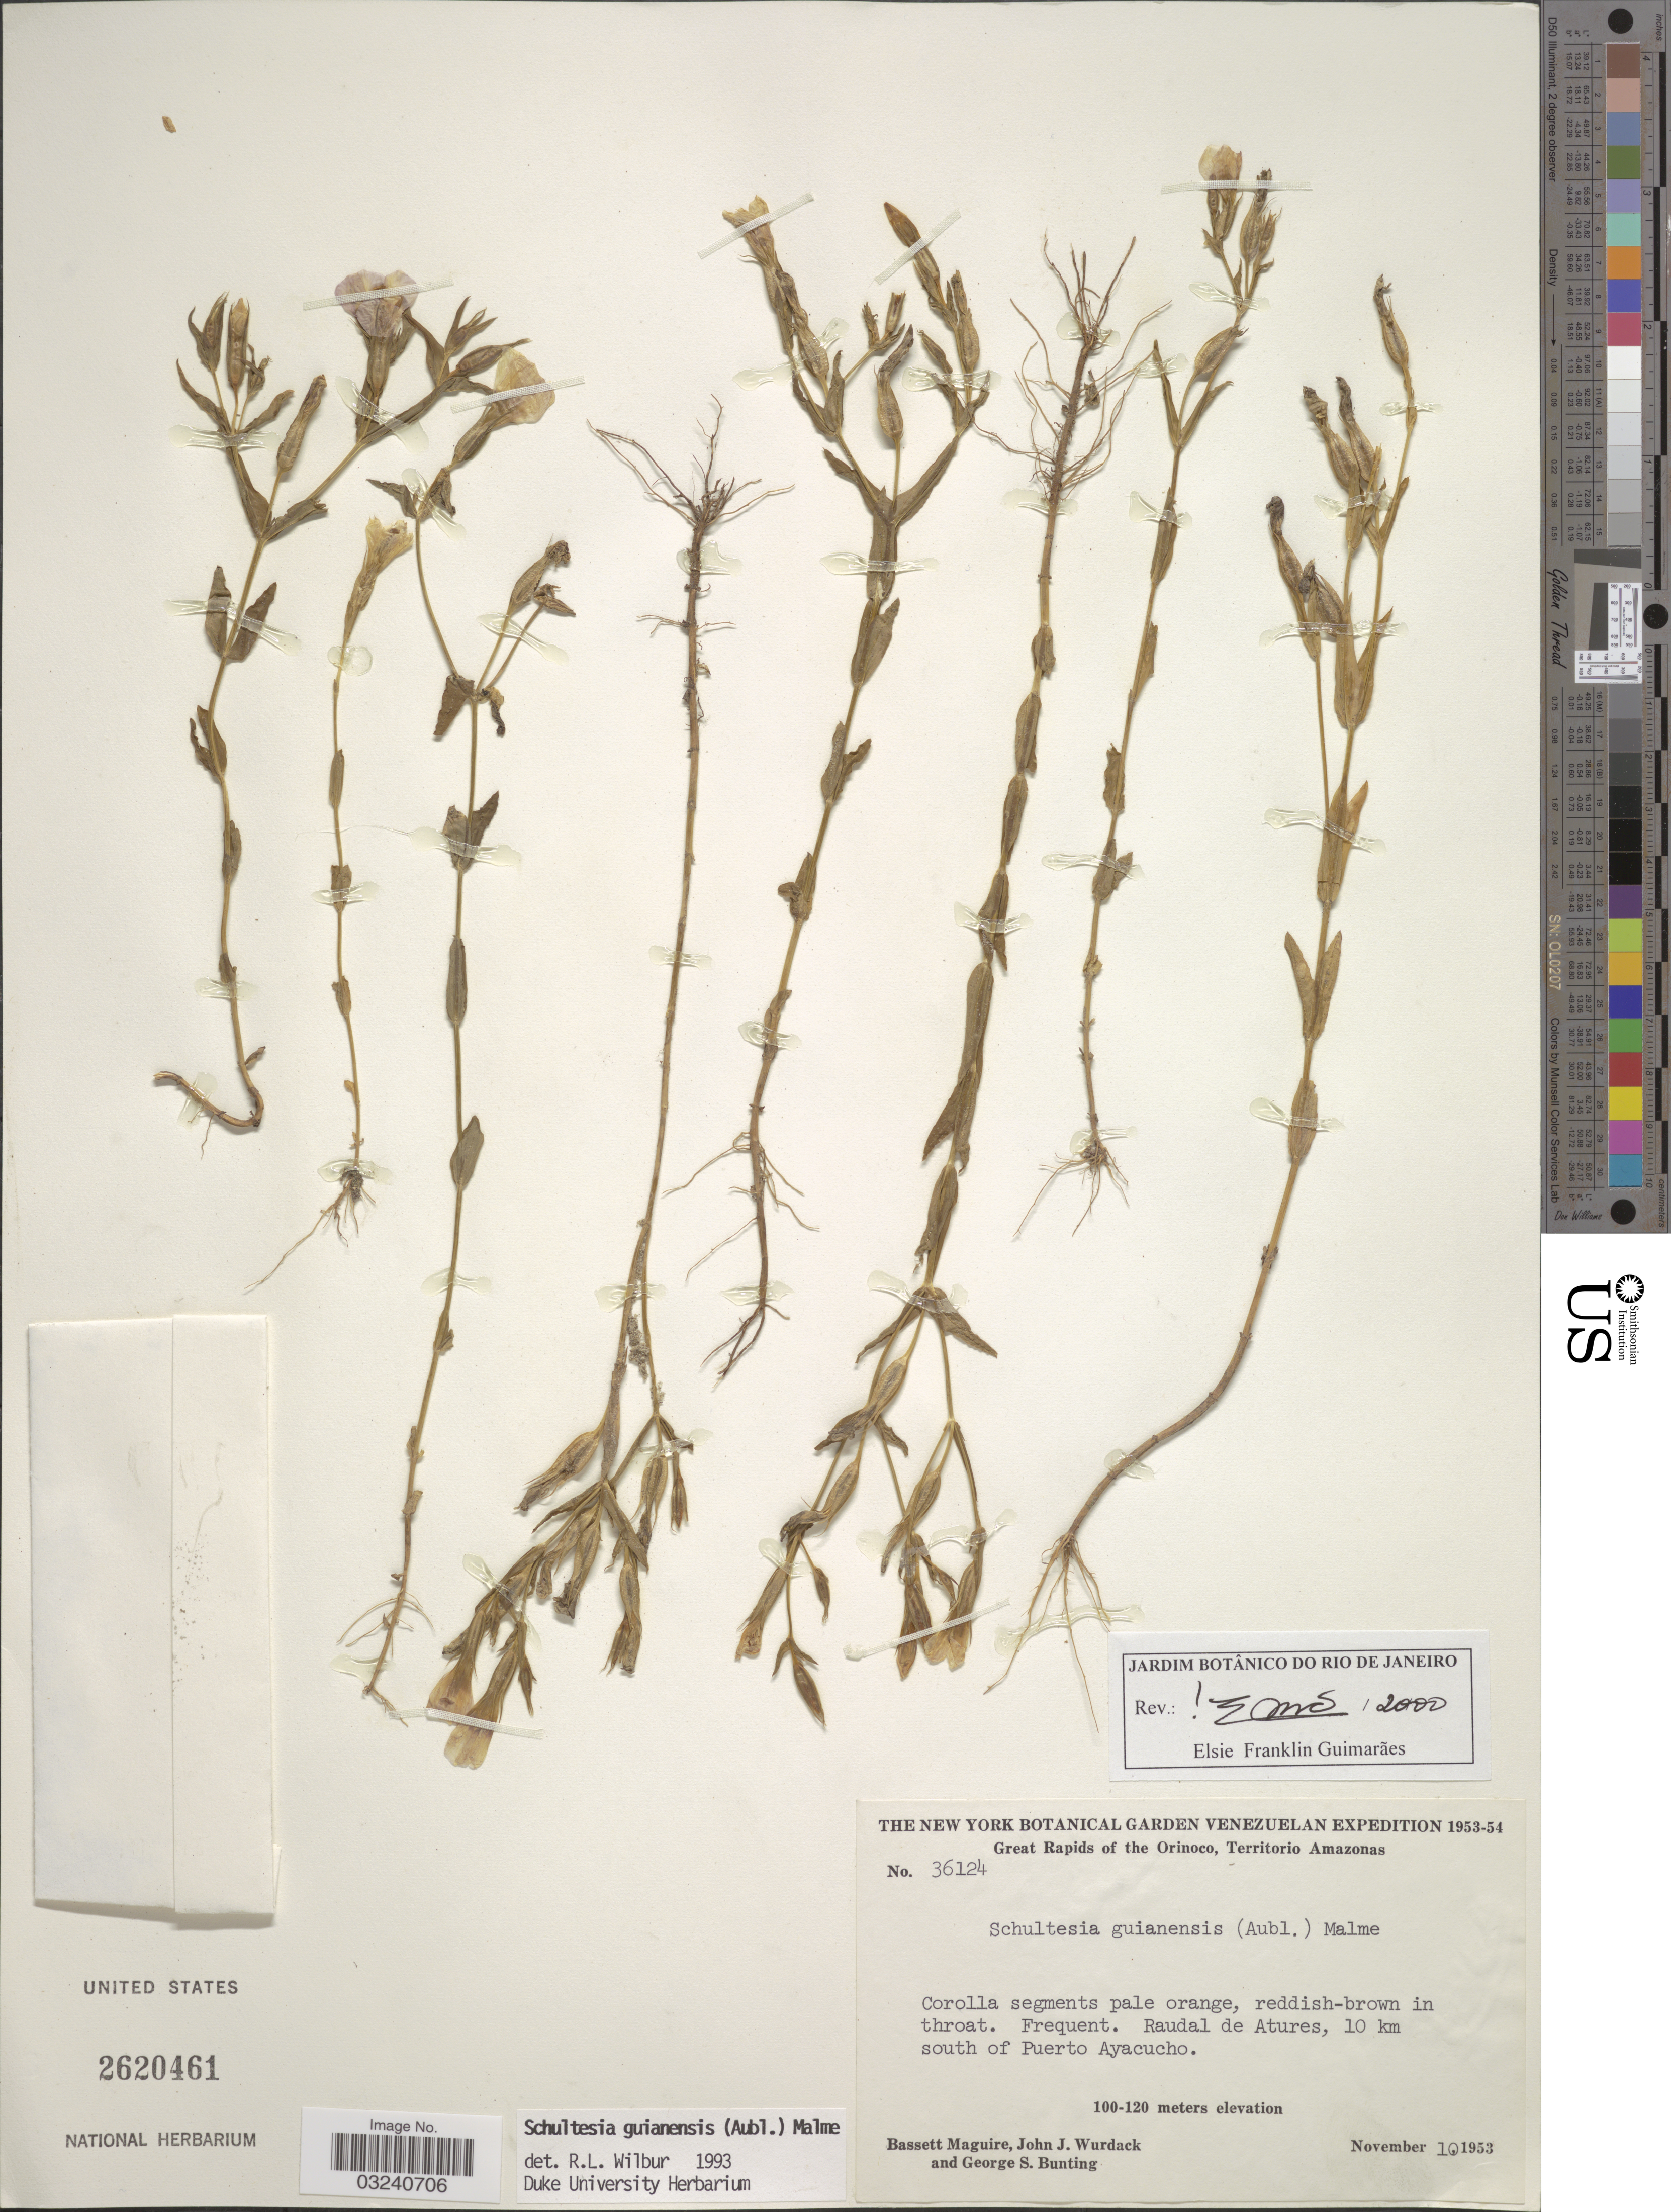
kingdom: Plantae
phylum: Tracheophyta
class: Magnoliopsida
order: Gentianales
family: Gentianaceae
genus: Schultesia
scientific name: Schultesia guianensis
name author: (Aubl.) Malme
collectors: B. Maguire, J. J. Wurdack & G. S. Bunting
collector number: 36124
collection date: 1953-11-10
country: Venezuela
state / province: Amazonas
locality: Great Rapids of the Orinoco. Raudal de Atures, 10 km south of Puerto Ayacucho.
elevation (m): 100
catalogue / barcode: US 2620461